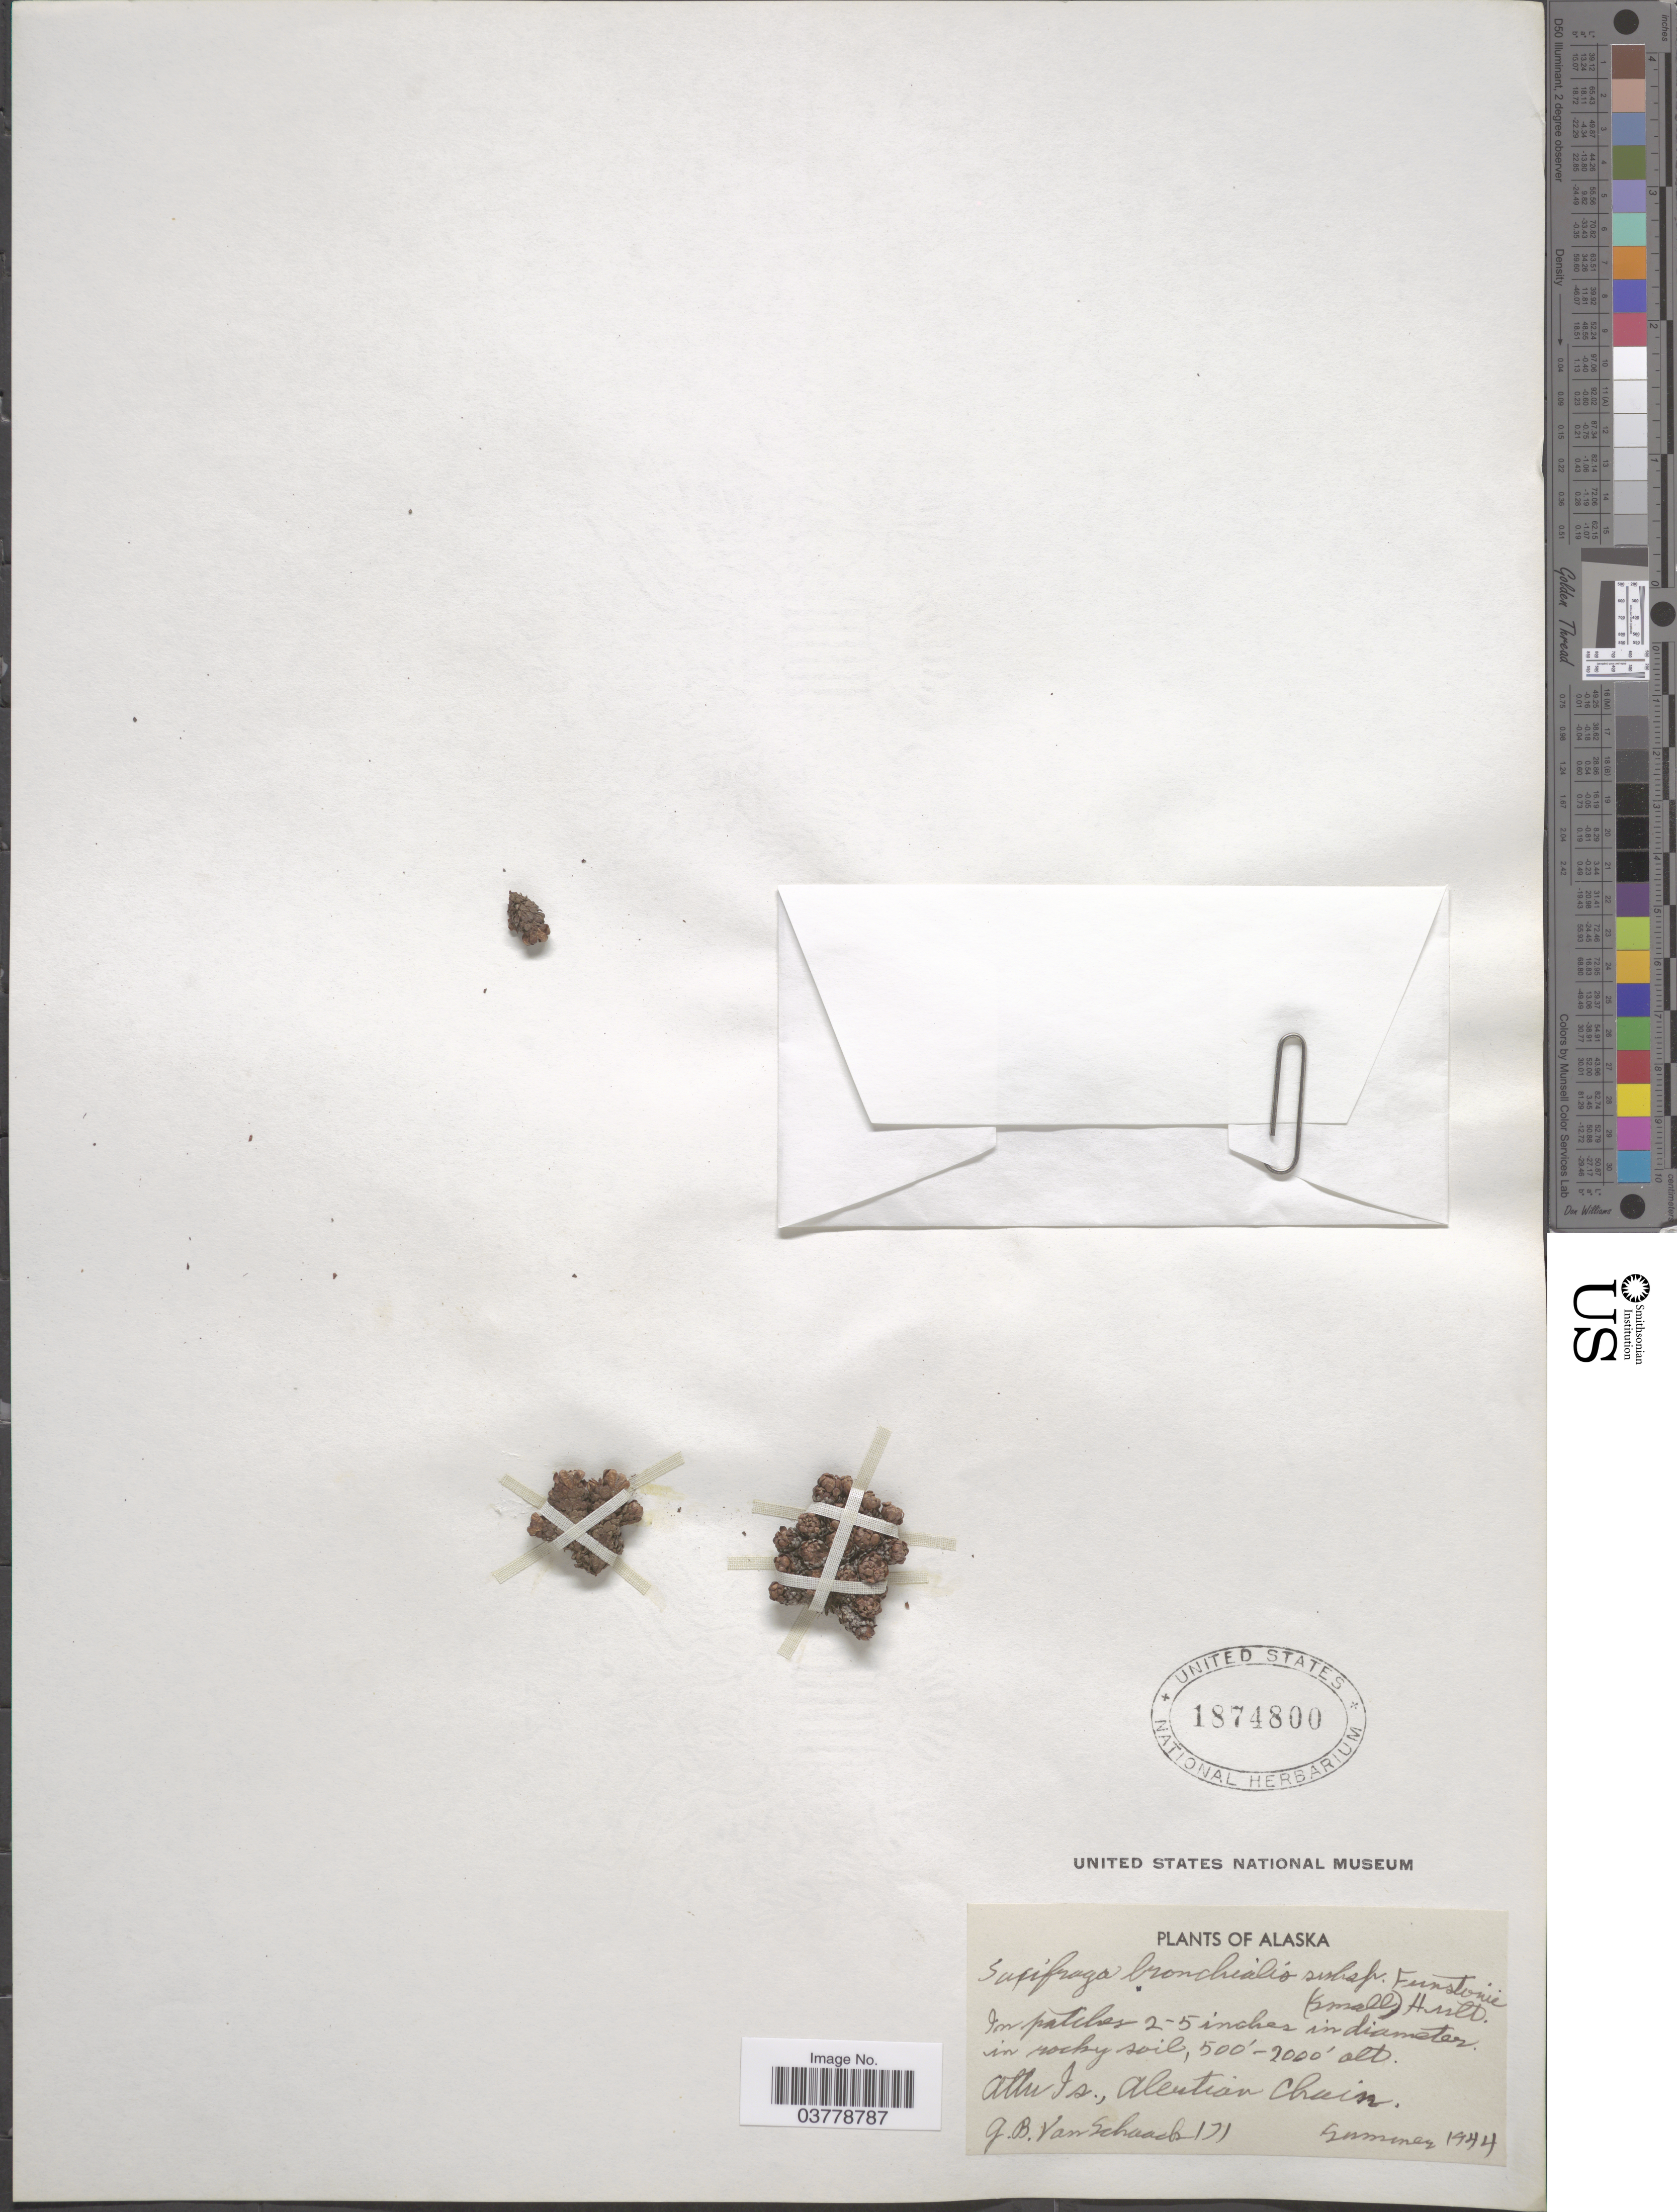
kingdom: Plantae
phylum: Tracheophyta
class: Magnoliopsida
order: Saxifragales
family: Saxifragaceae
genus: Saxifraga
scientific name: Saxifraga cherlerioides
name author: D. Don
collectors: G. Van Schaack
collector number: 171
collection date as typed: Summer 1944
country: United States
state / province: Alaska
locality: Attu Is., Aleutian Chain.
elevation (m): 152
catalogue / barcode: US 1874800